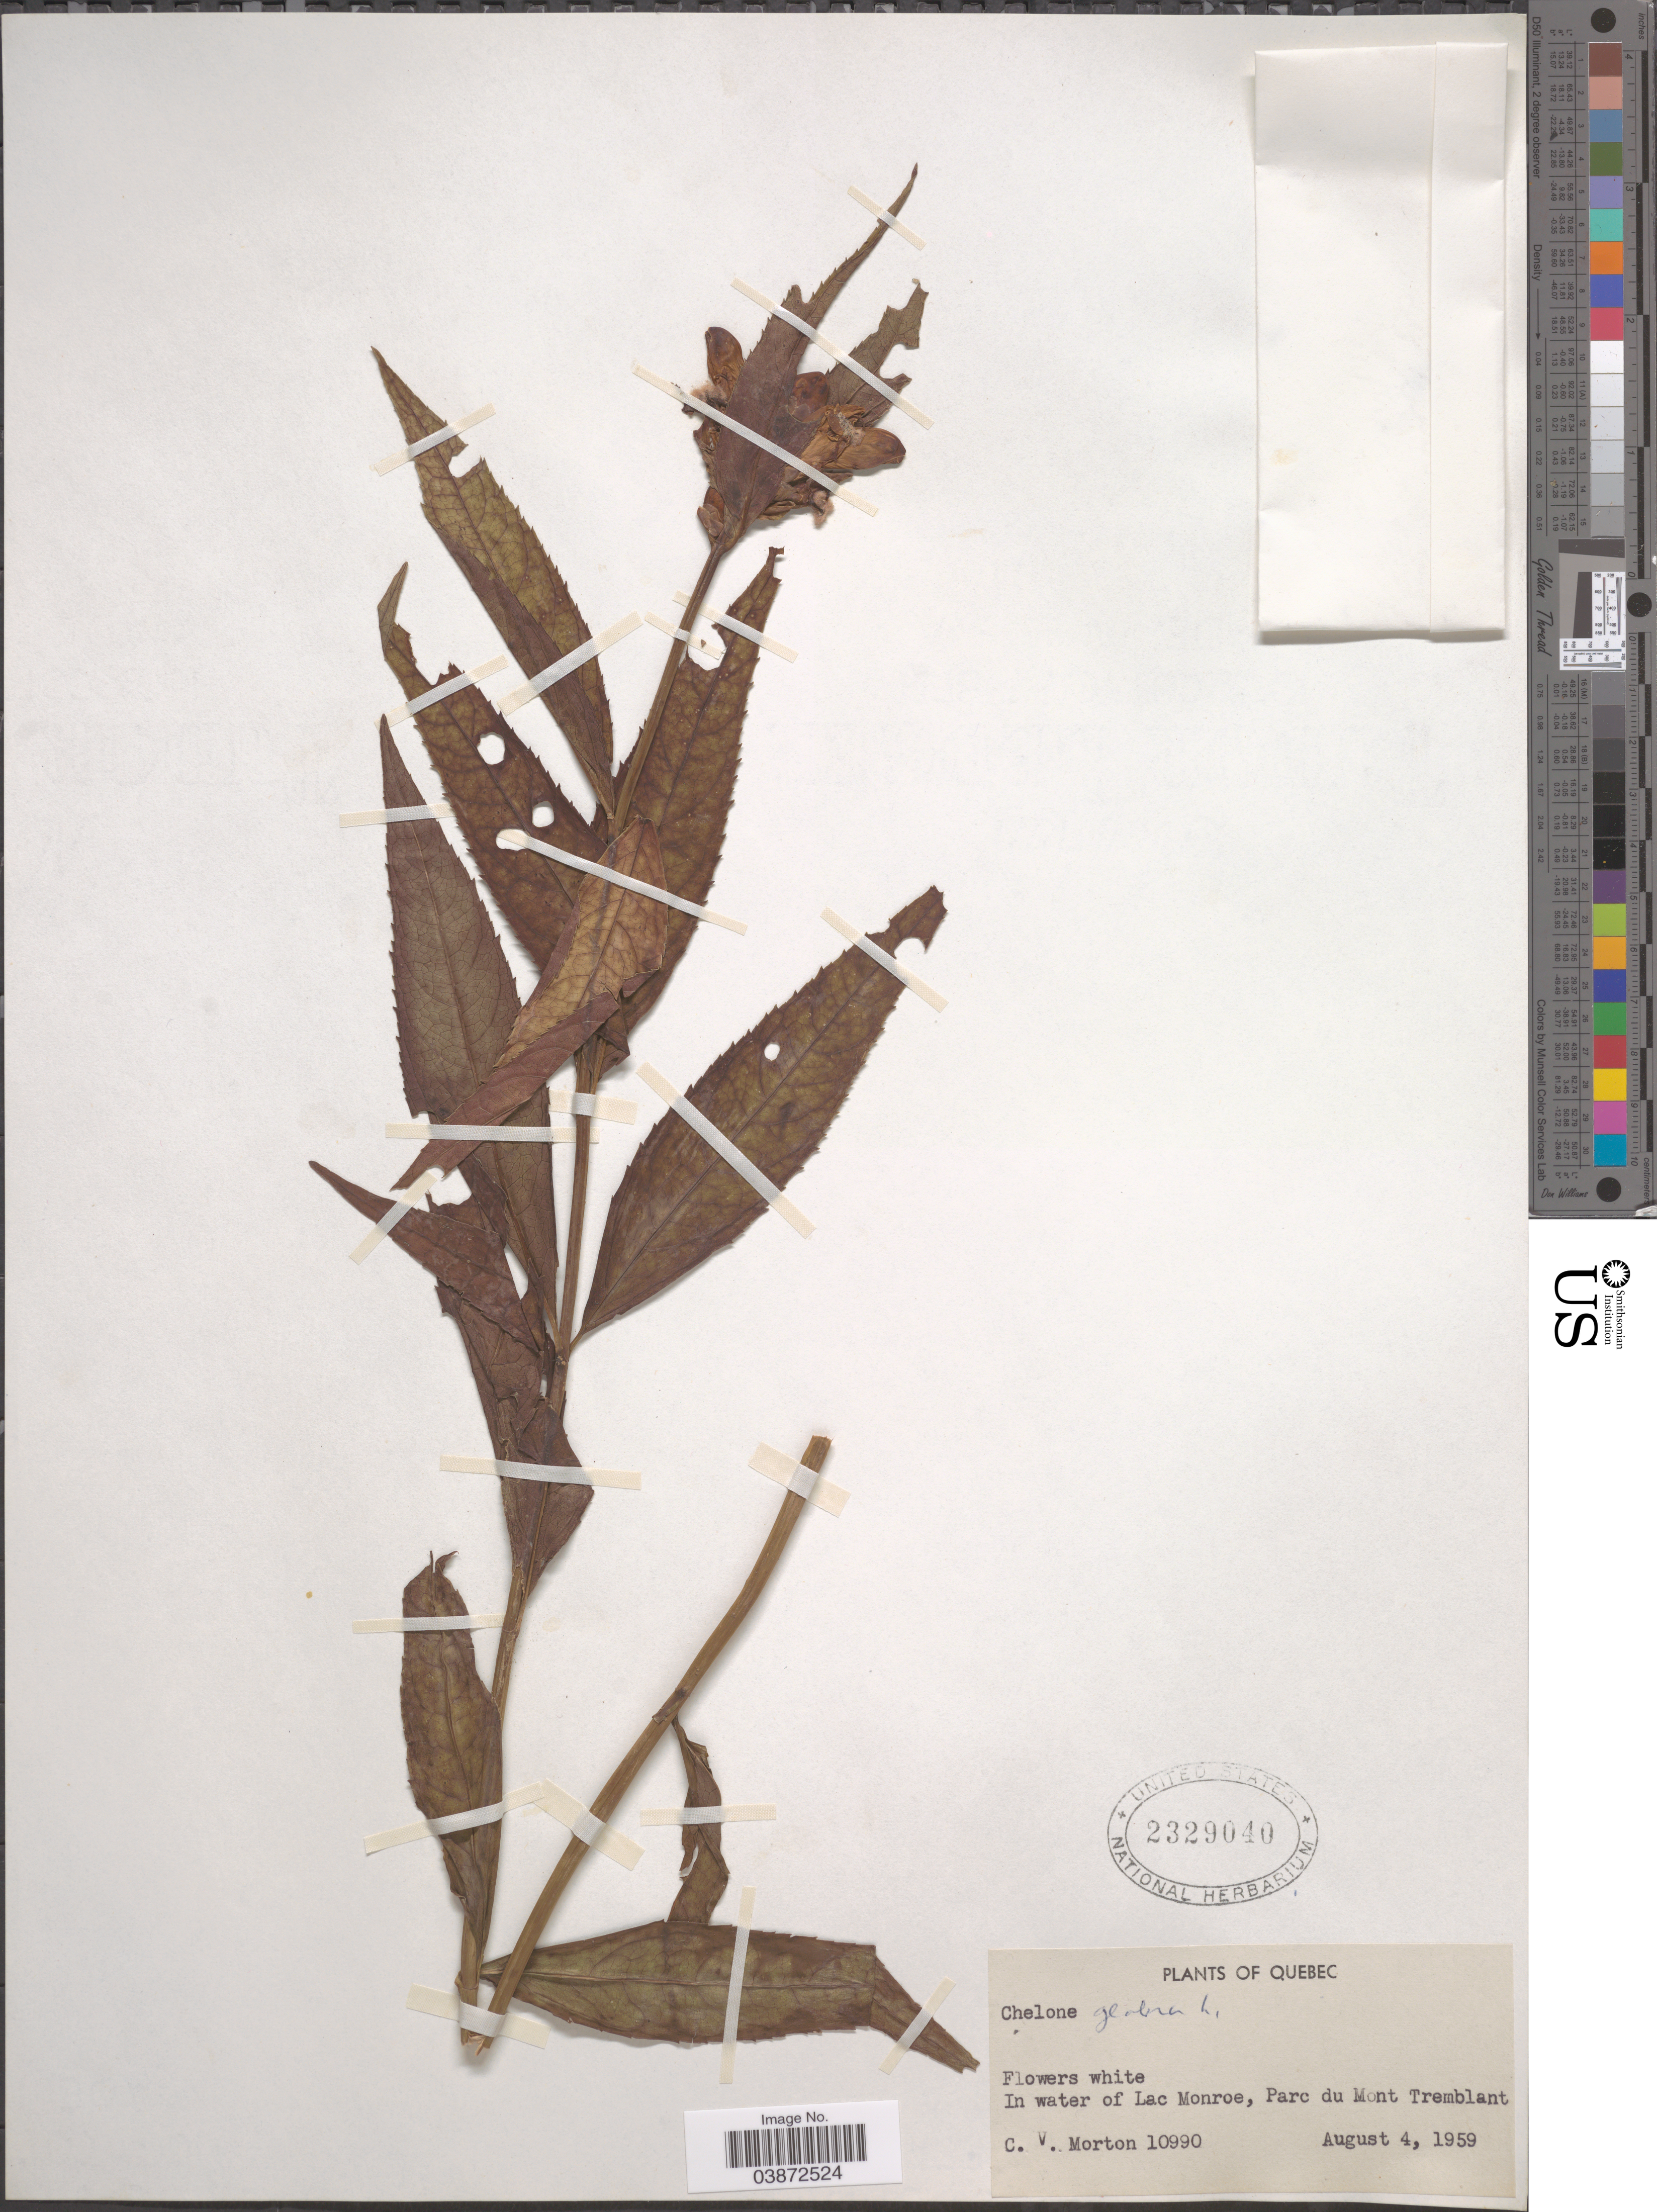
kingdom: Plantae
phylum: Tracheophyta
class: Magnoliopsida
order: Lamiales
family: Plantaginaceae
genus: Chelone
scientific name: Chelone glabra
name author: L.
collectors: C. V. Morton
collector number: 10990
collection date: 1959-08-04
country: Canada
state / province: Quebec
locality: In water of Lac Monroe, Parc du Mont Tremblant.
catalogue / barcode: US 2329040